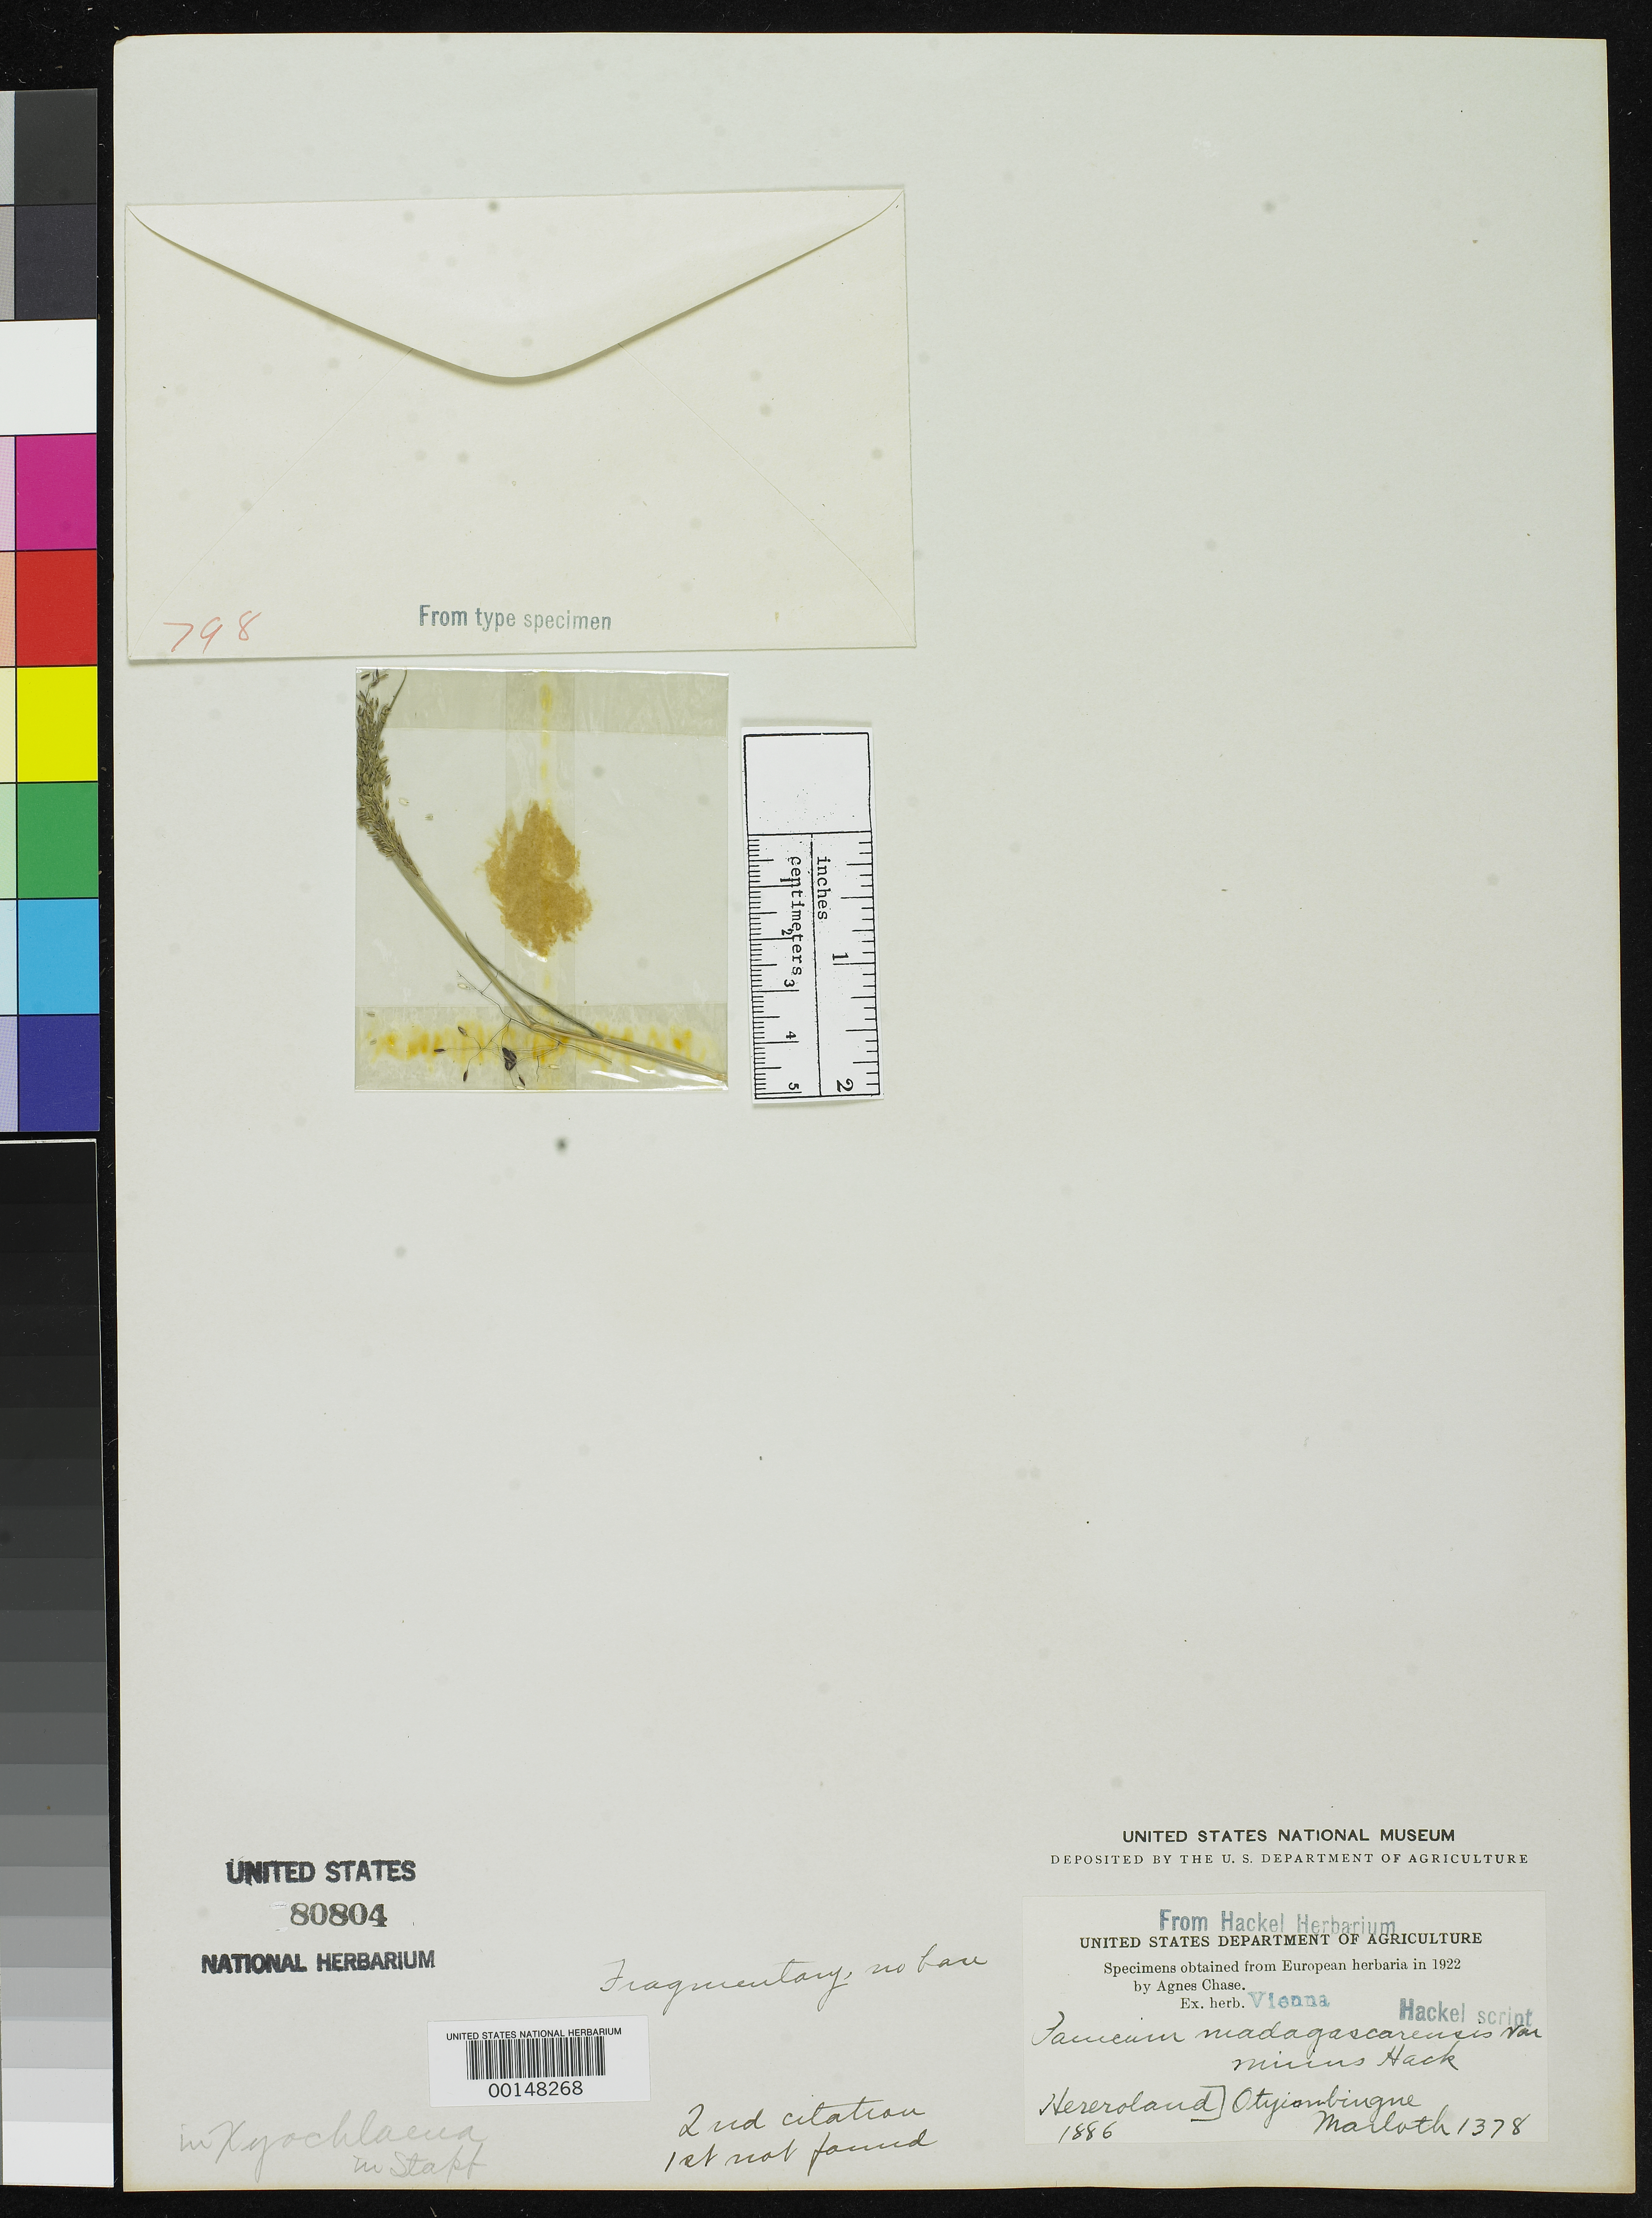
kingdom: Plantae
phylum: Tracheophyta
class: Liliopsida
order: Poales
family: Poaceae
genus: Panicum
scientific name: Panicum madagascarensis var. minus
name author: Hack.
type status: Type Fragment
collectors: H. Marloth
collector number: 1378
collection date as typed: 1886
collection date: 1886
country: Namibia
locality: Hereroland, Otyianbingue.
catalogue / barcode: US 80804